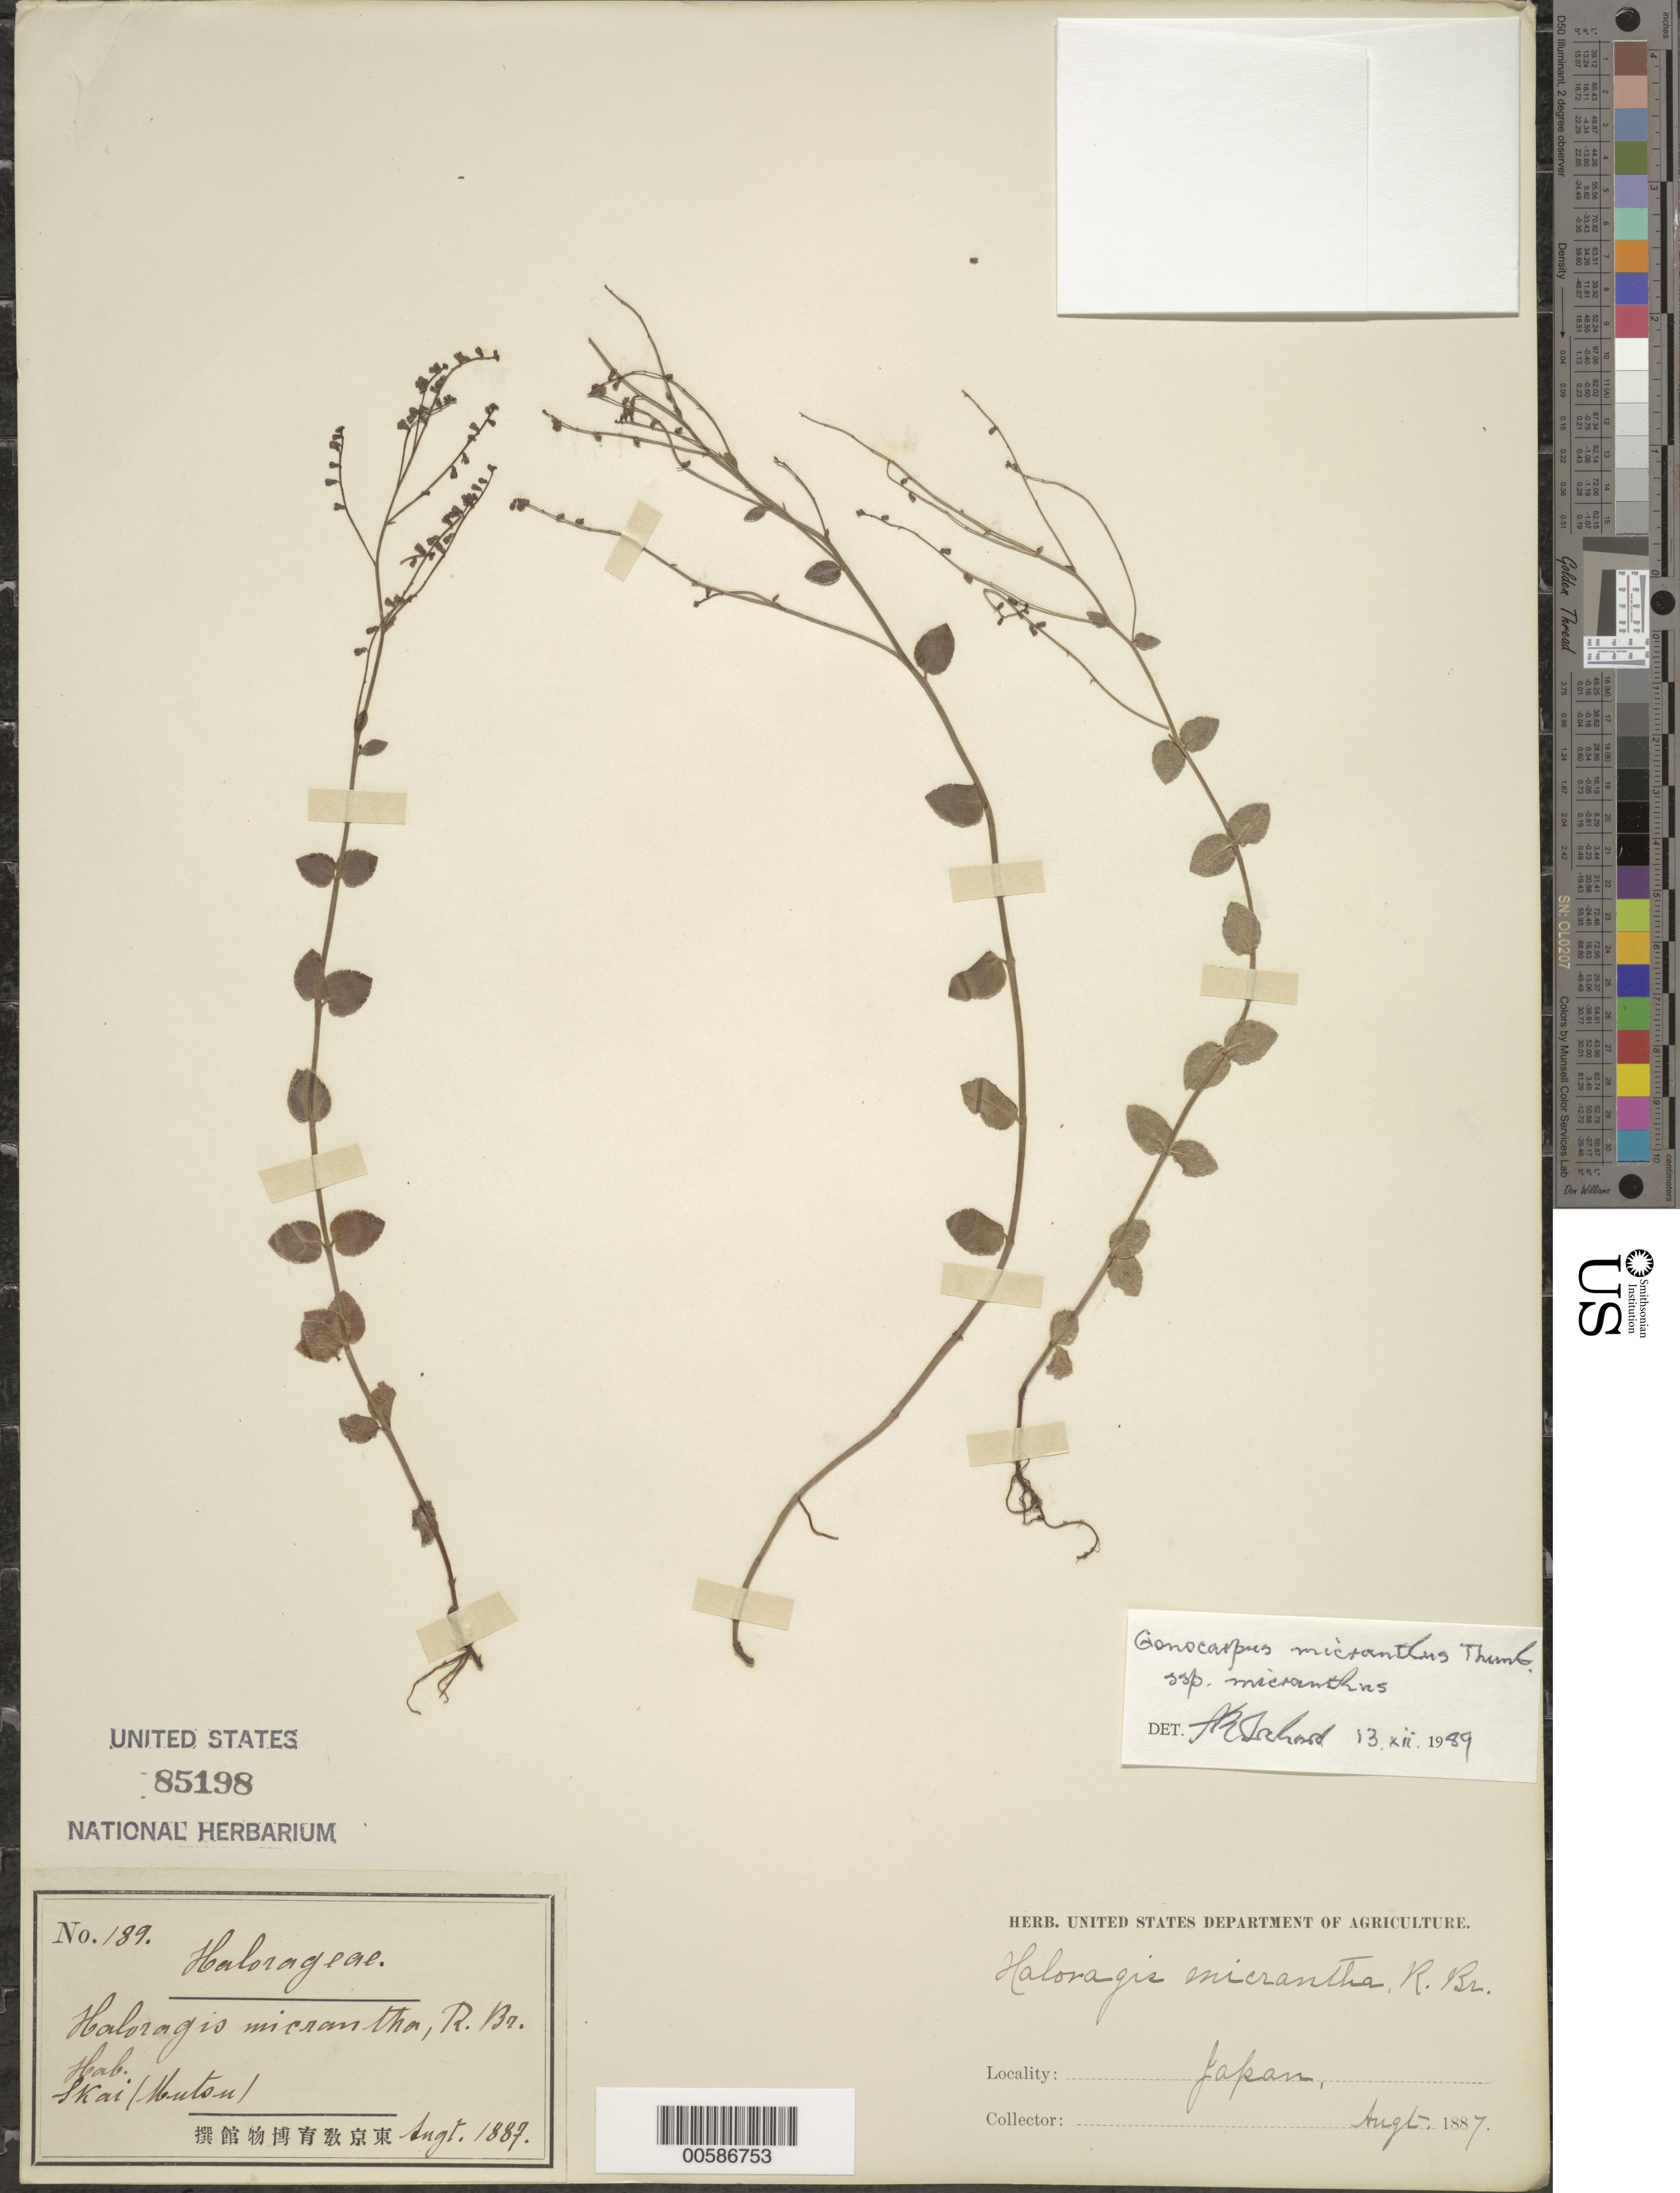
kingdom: Plantae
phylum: Tracheophyta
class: Magnoliopsida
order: Saxifragales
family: Haloragaceae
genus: Gonocarpus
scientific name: Gonocarpus micranthus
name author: Thunb.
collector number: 189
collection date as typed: Aug 1887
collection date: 1887-08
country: Japan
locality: Skai, Mutsu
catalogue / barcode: US 85198